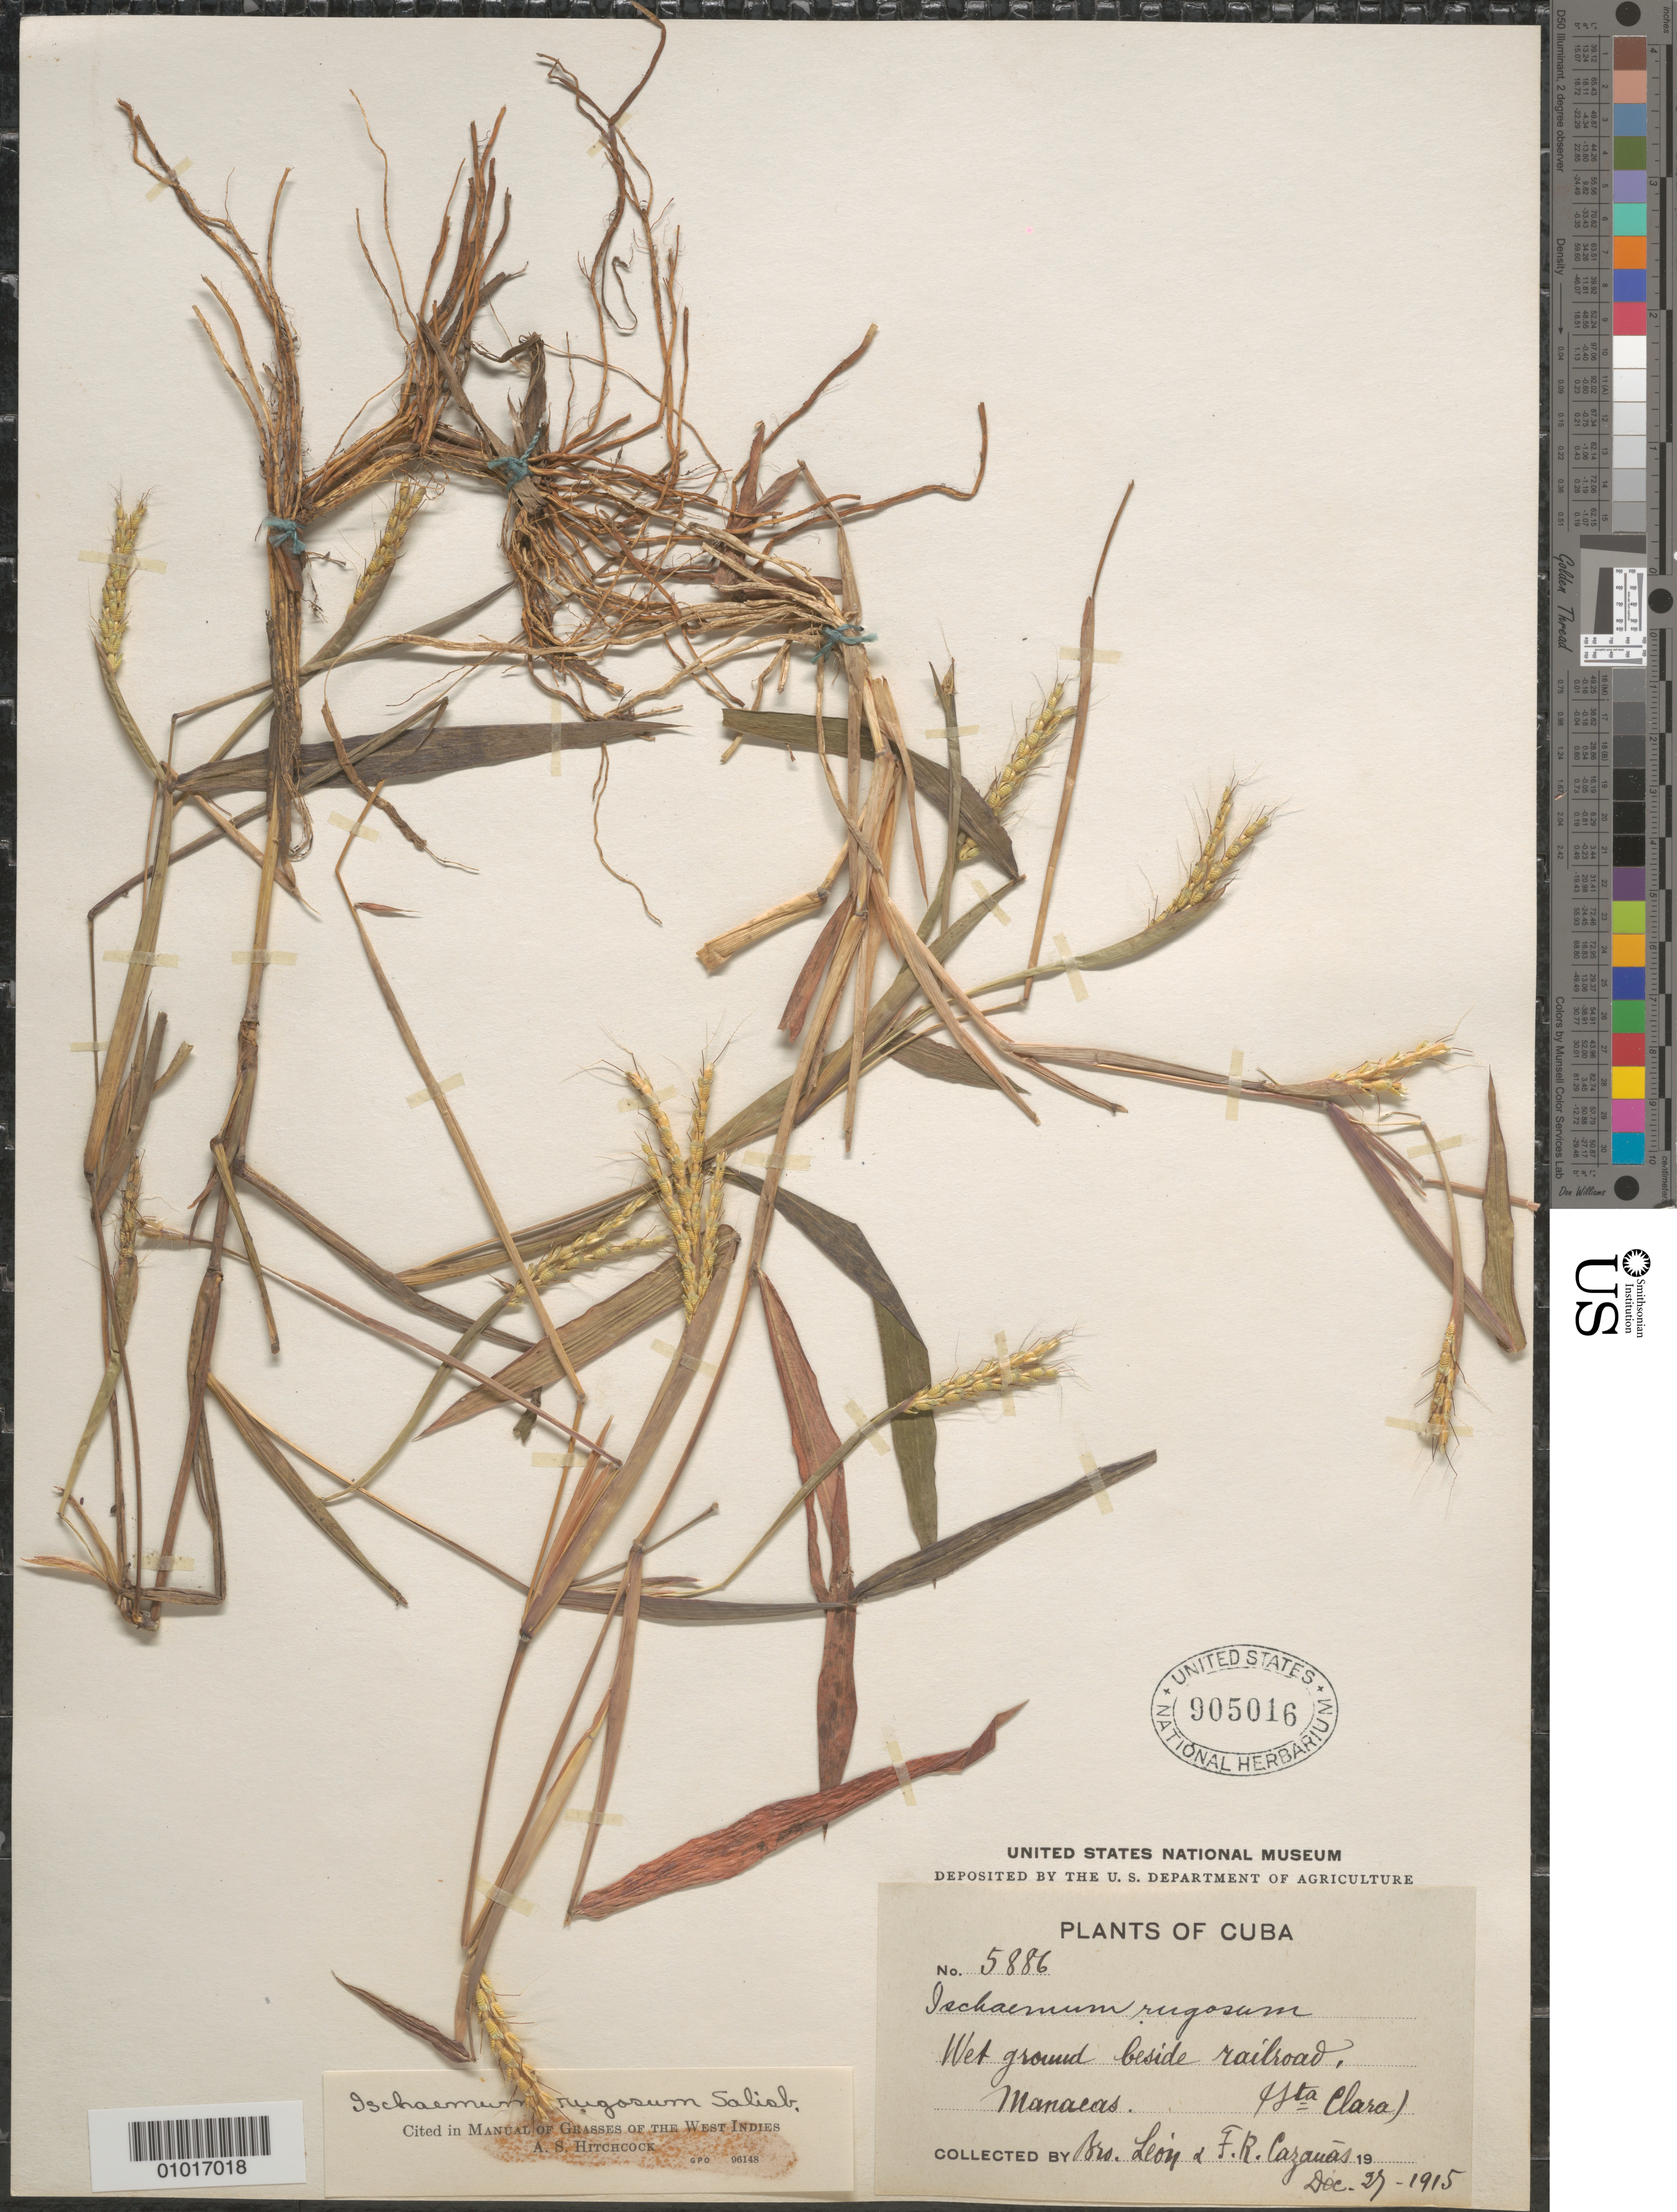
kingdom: Plantae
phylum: Tracheophyta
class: Liliopsida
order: Poales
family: Poaceae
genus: Ischaemum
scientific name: Ischaemum rugosum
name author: Salisb.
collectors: Bro. León & F. Cazauas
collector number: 5886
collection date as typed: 27 Dec 1915 or 28 Dec 1915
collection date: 1915-12-27 or 1915-12-28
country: Cuba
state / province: Villa Clara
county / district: Santa Clara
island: Cuba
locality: Wet ground beside Railroad Manacas Cuba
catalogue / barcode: US 905016